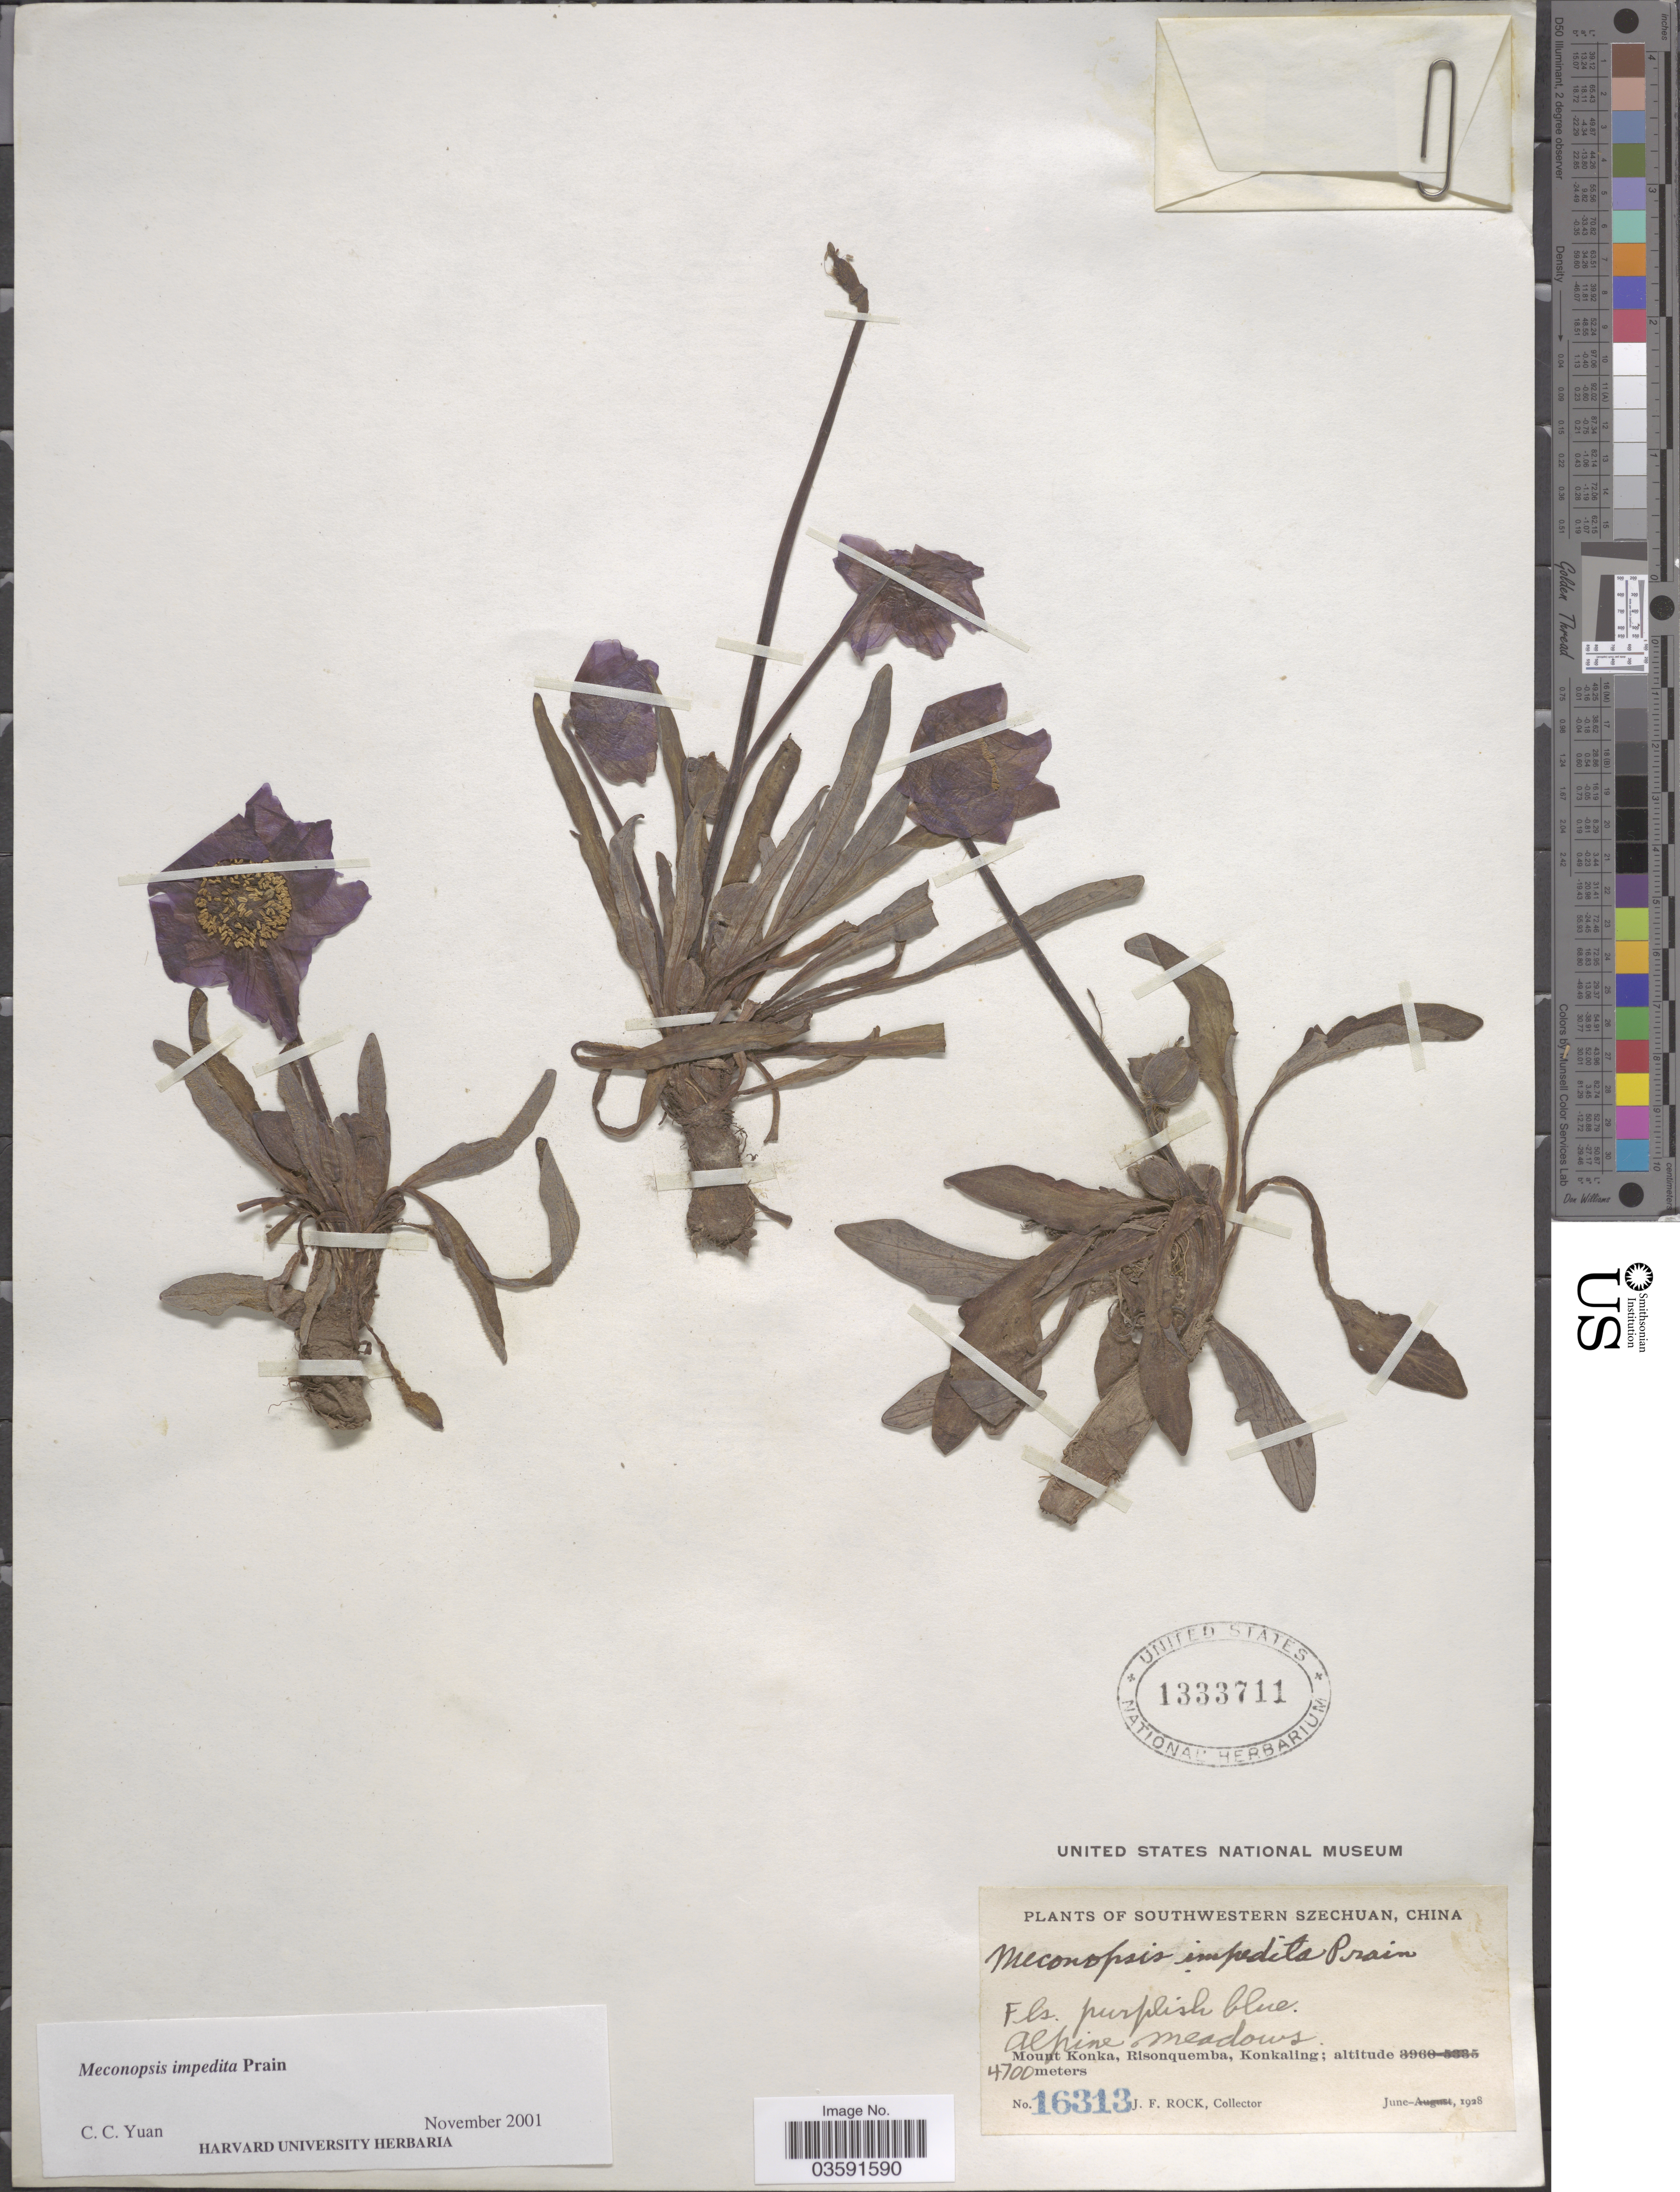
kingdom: Plantae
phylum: Tracheophyta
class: Magnoliopsida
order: Ranunculales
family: Papaveraceae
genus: Meconopsis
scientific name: Meconopsis impedita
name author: Prain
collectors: J. Rock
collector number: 16313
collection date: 1928-06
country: China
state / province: Sichuan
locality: Southwestern Szechuan. Mount Konka, Risonquemba, Konkaling.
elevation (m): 4700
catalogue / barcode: US 1333711